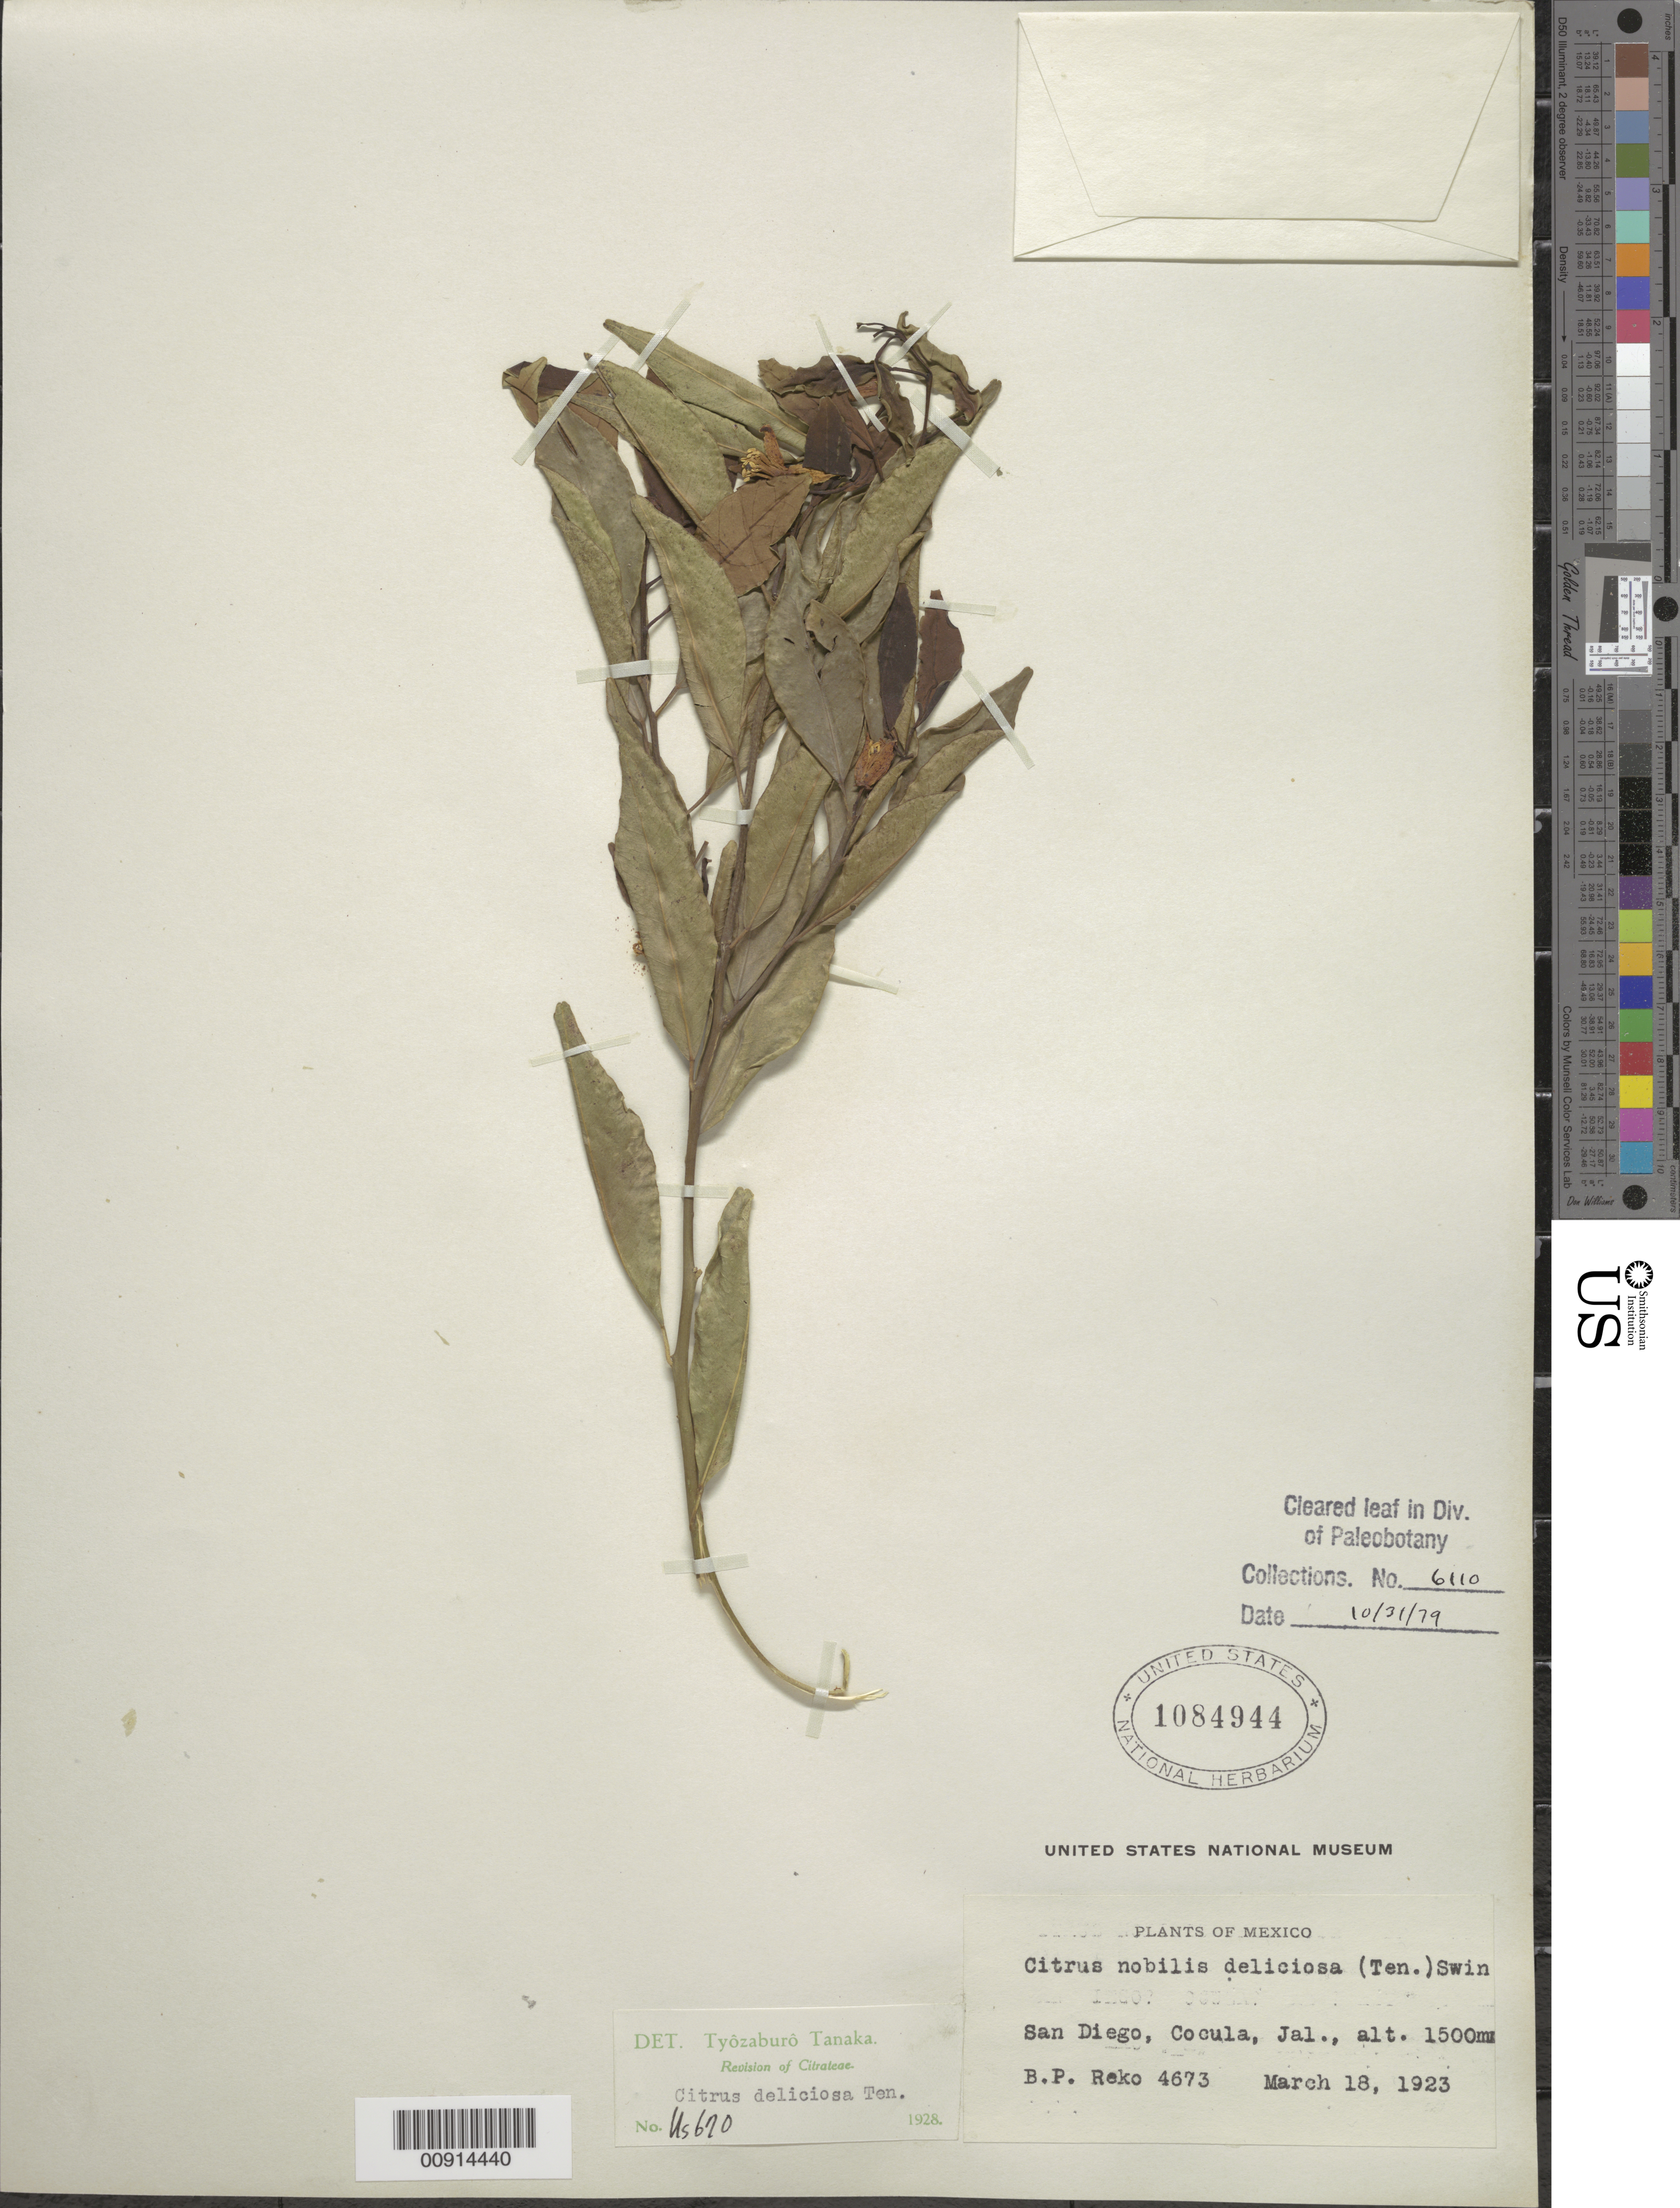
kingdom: Plantae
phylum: Tracheophyta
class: Magnoliopsida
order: Sapindales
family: Rutaceae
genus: Citrus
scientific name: Citrus deliciosa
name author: Ten.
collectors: B. P. Reko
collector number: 4673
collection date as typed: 18 Mar 1923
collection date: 1923-03-18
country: Mexico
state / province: Jalisco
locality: San Diego, Cocula, Jalisco.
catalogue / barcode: US 1084944